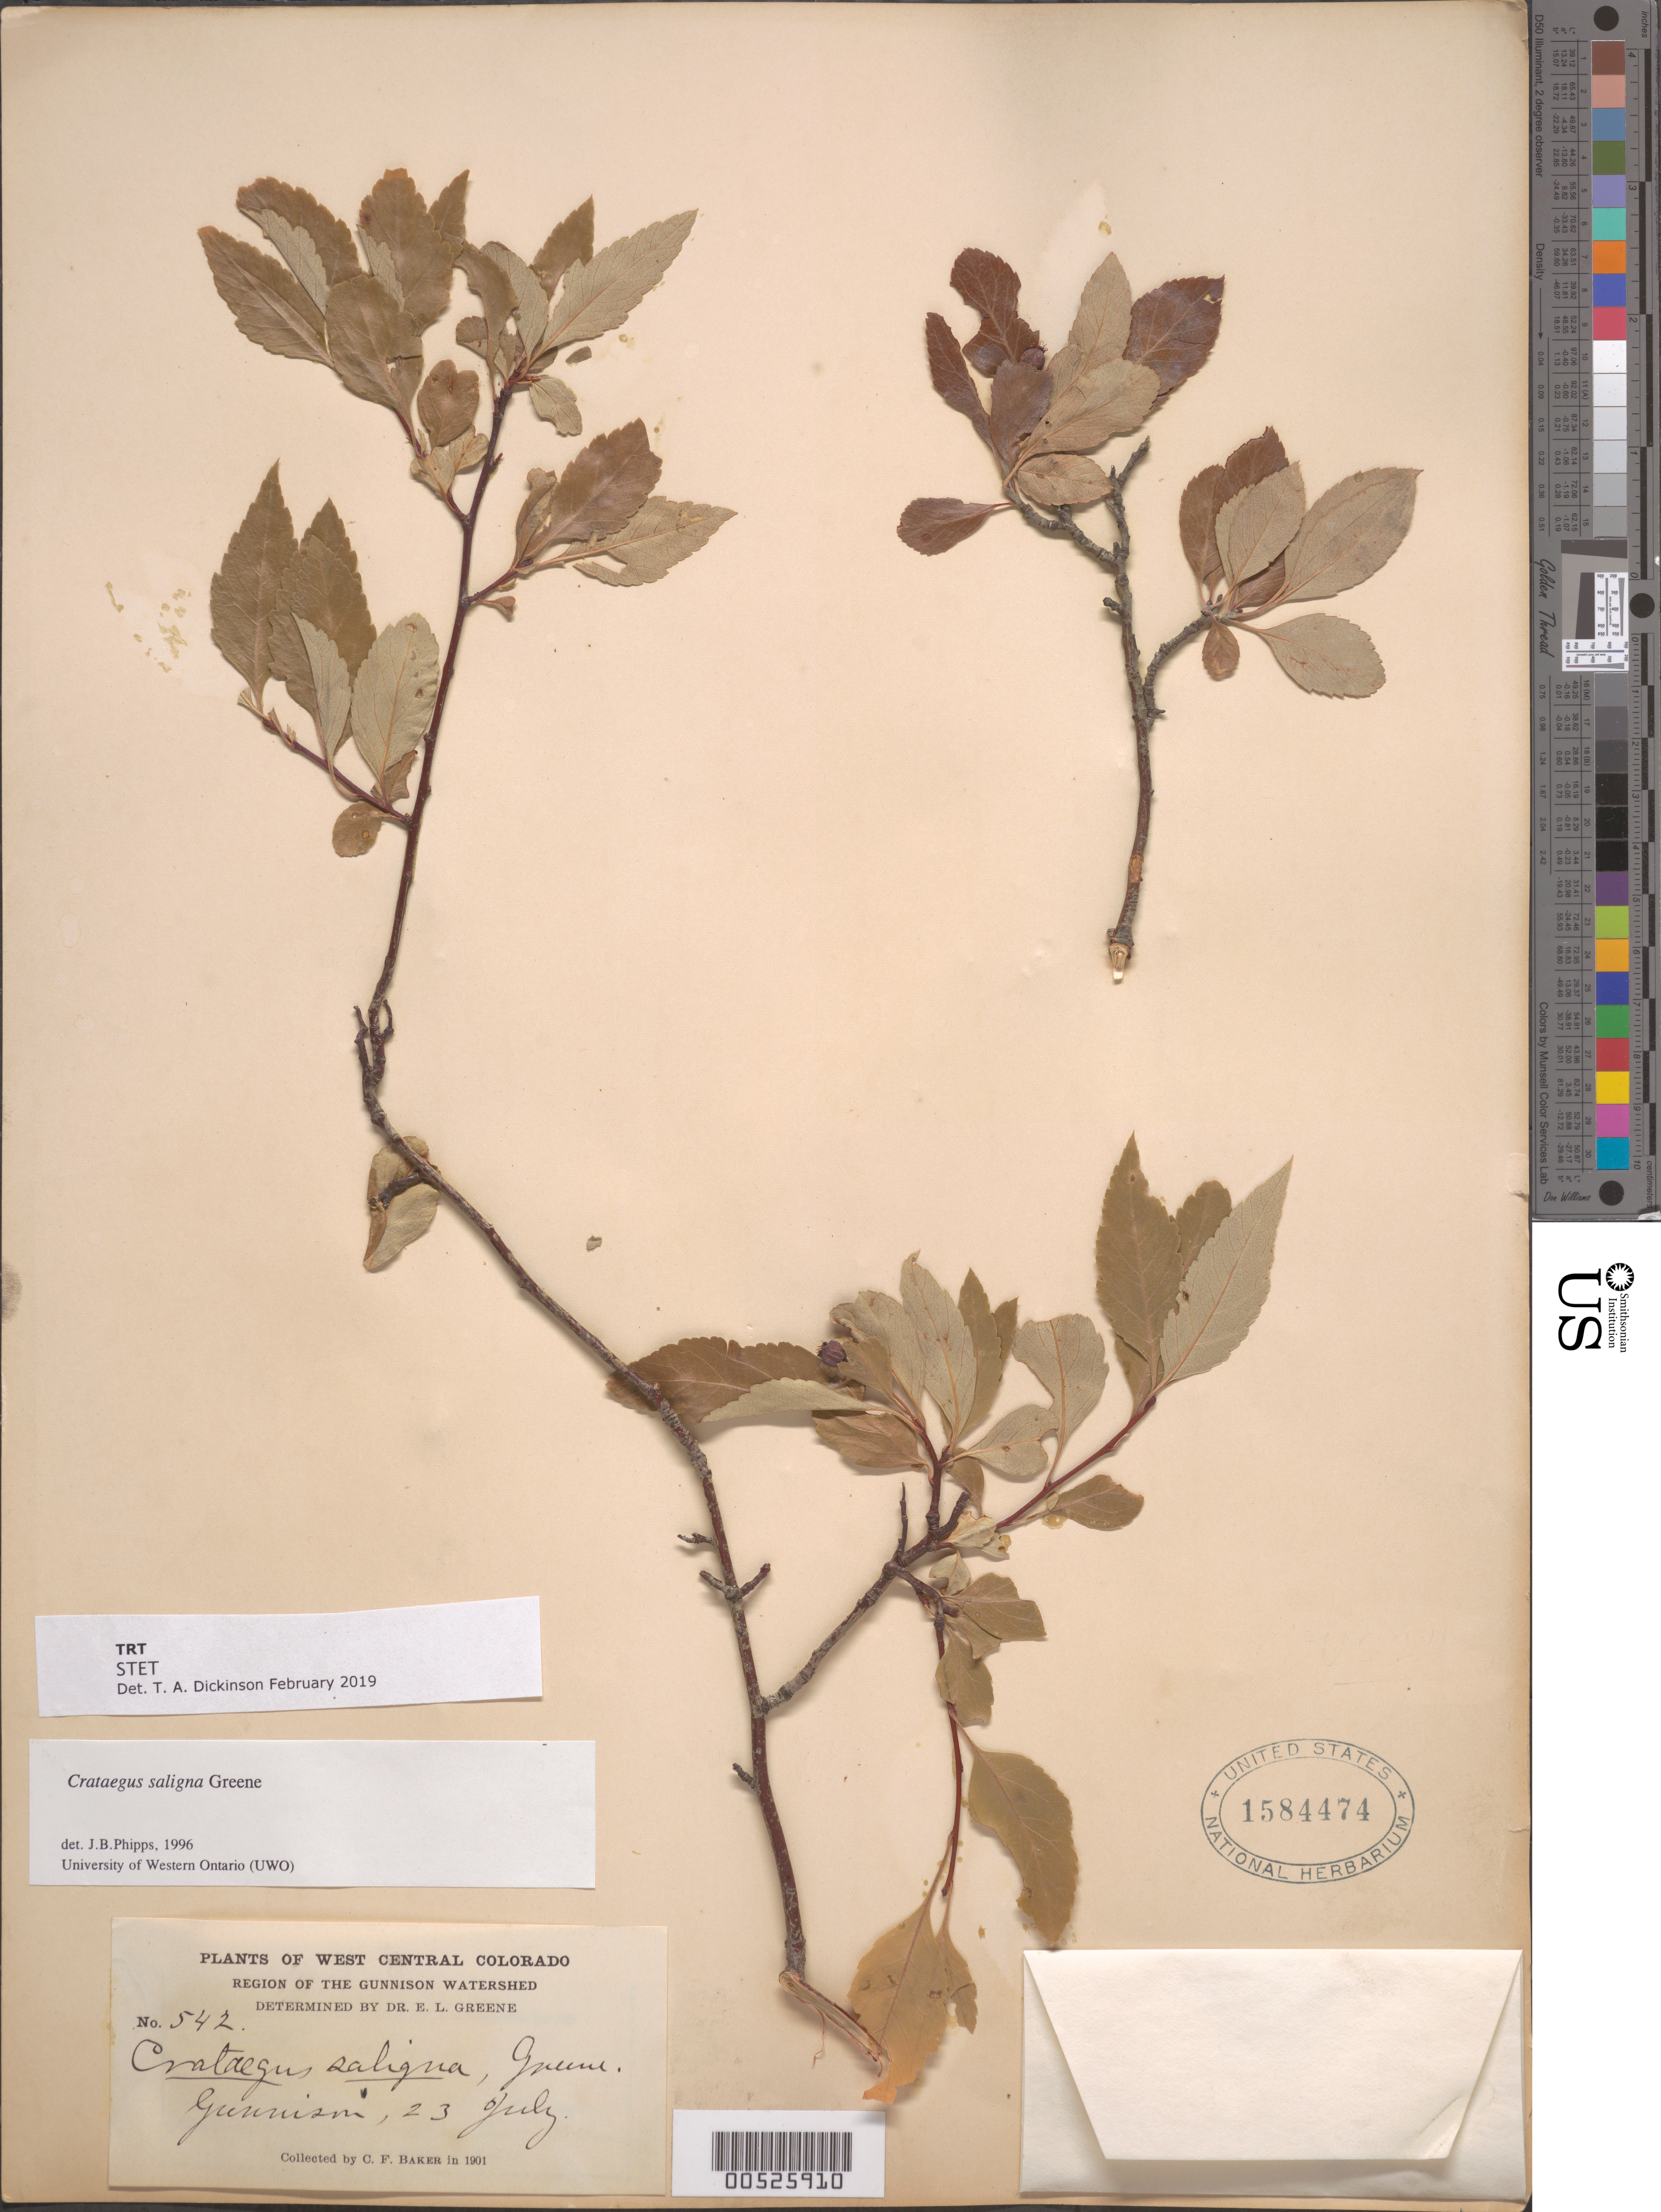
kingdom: Plantae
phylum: Tracheophyta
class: Magnoliopsida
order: Rosales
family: Rosaceae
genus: Crataegus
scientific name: Crataegus saligna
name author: Greene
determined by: Greene, Edward L.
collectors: C. F. Baker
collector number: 542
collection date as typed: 23 Jul 1901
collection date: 1901-07-23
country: United States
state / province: Colorado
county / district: Gunnison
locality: Gunnison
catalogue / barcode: US 1584474